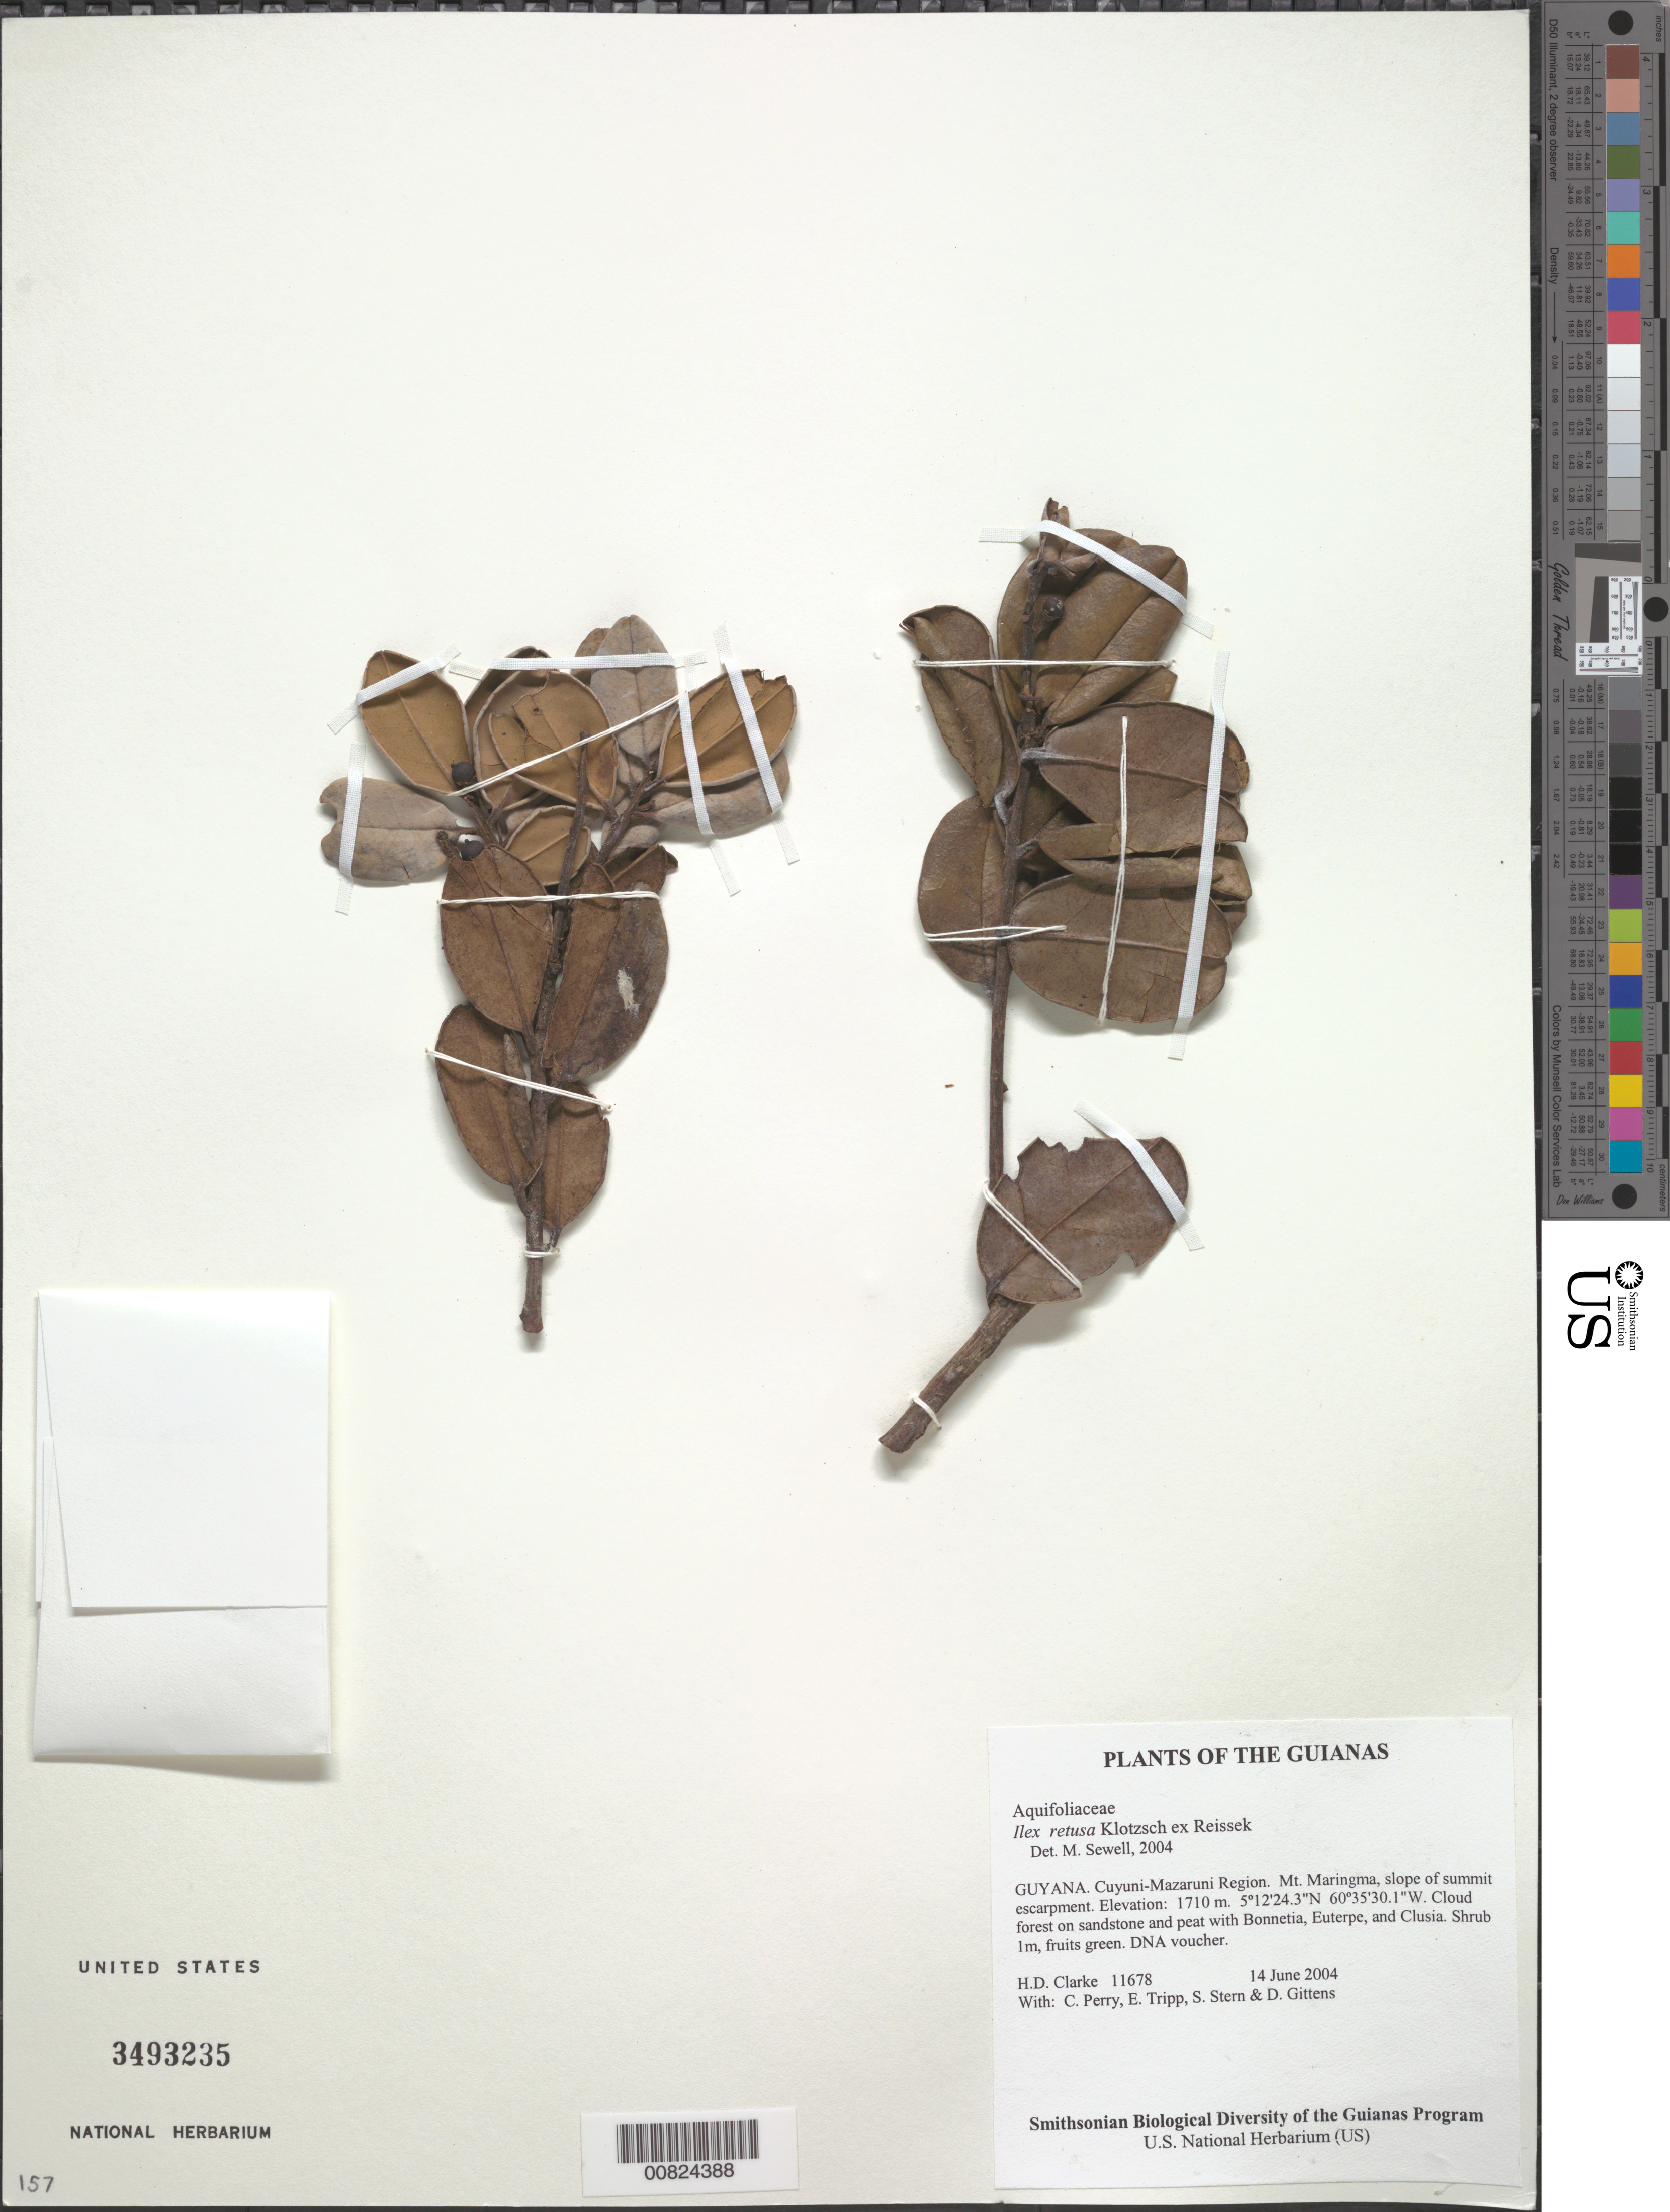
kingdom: Plantae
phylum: Tracheophyta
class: Magnoliopsida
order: Aquifoliales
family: Aquifoliaceae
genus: Ilex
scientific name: Ilex retusa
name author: Klotzsch ex Reissek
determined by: Sewell, M.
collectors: H. D. Clarke, C. Perry, E. Tripp, S. R. Stern & D. Gittens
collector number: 11678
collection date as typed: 14 June 2004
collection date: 2004-06-14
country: Guyana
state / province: Cuyuni-Mazaruni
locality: Mt. Maringma, slope of summit escarpment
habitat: Cloud forest on sandstone and peat with Bonnetia, Euterpe, and Clusia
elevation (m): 1710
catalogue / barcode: US 3493235